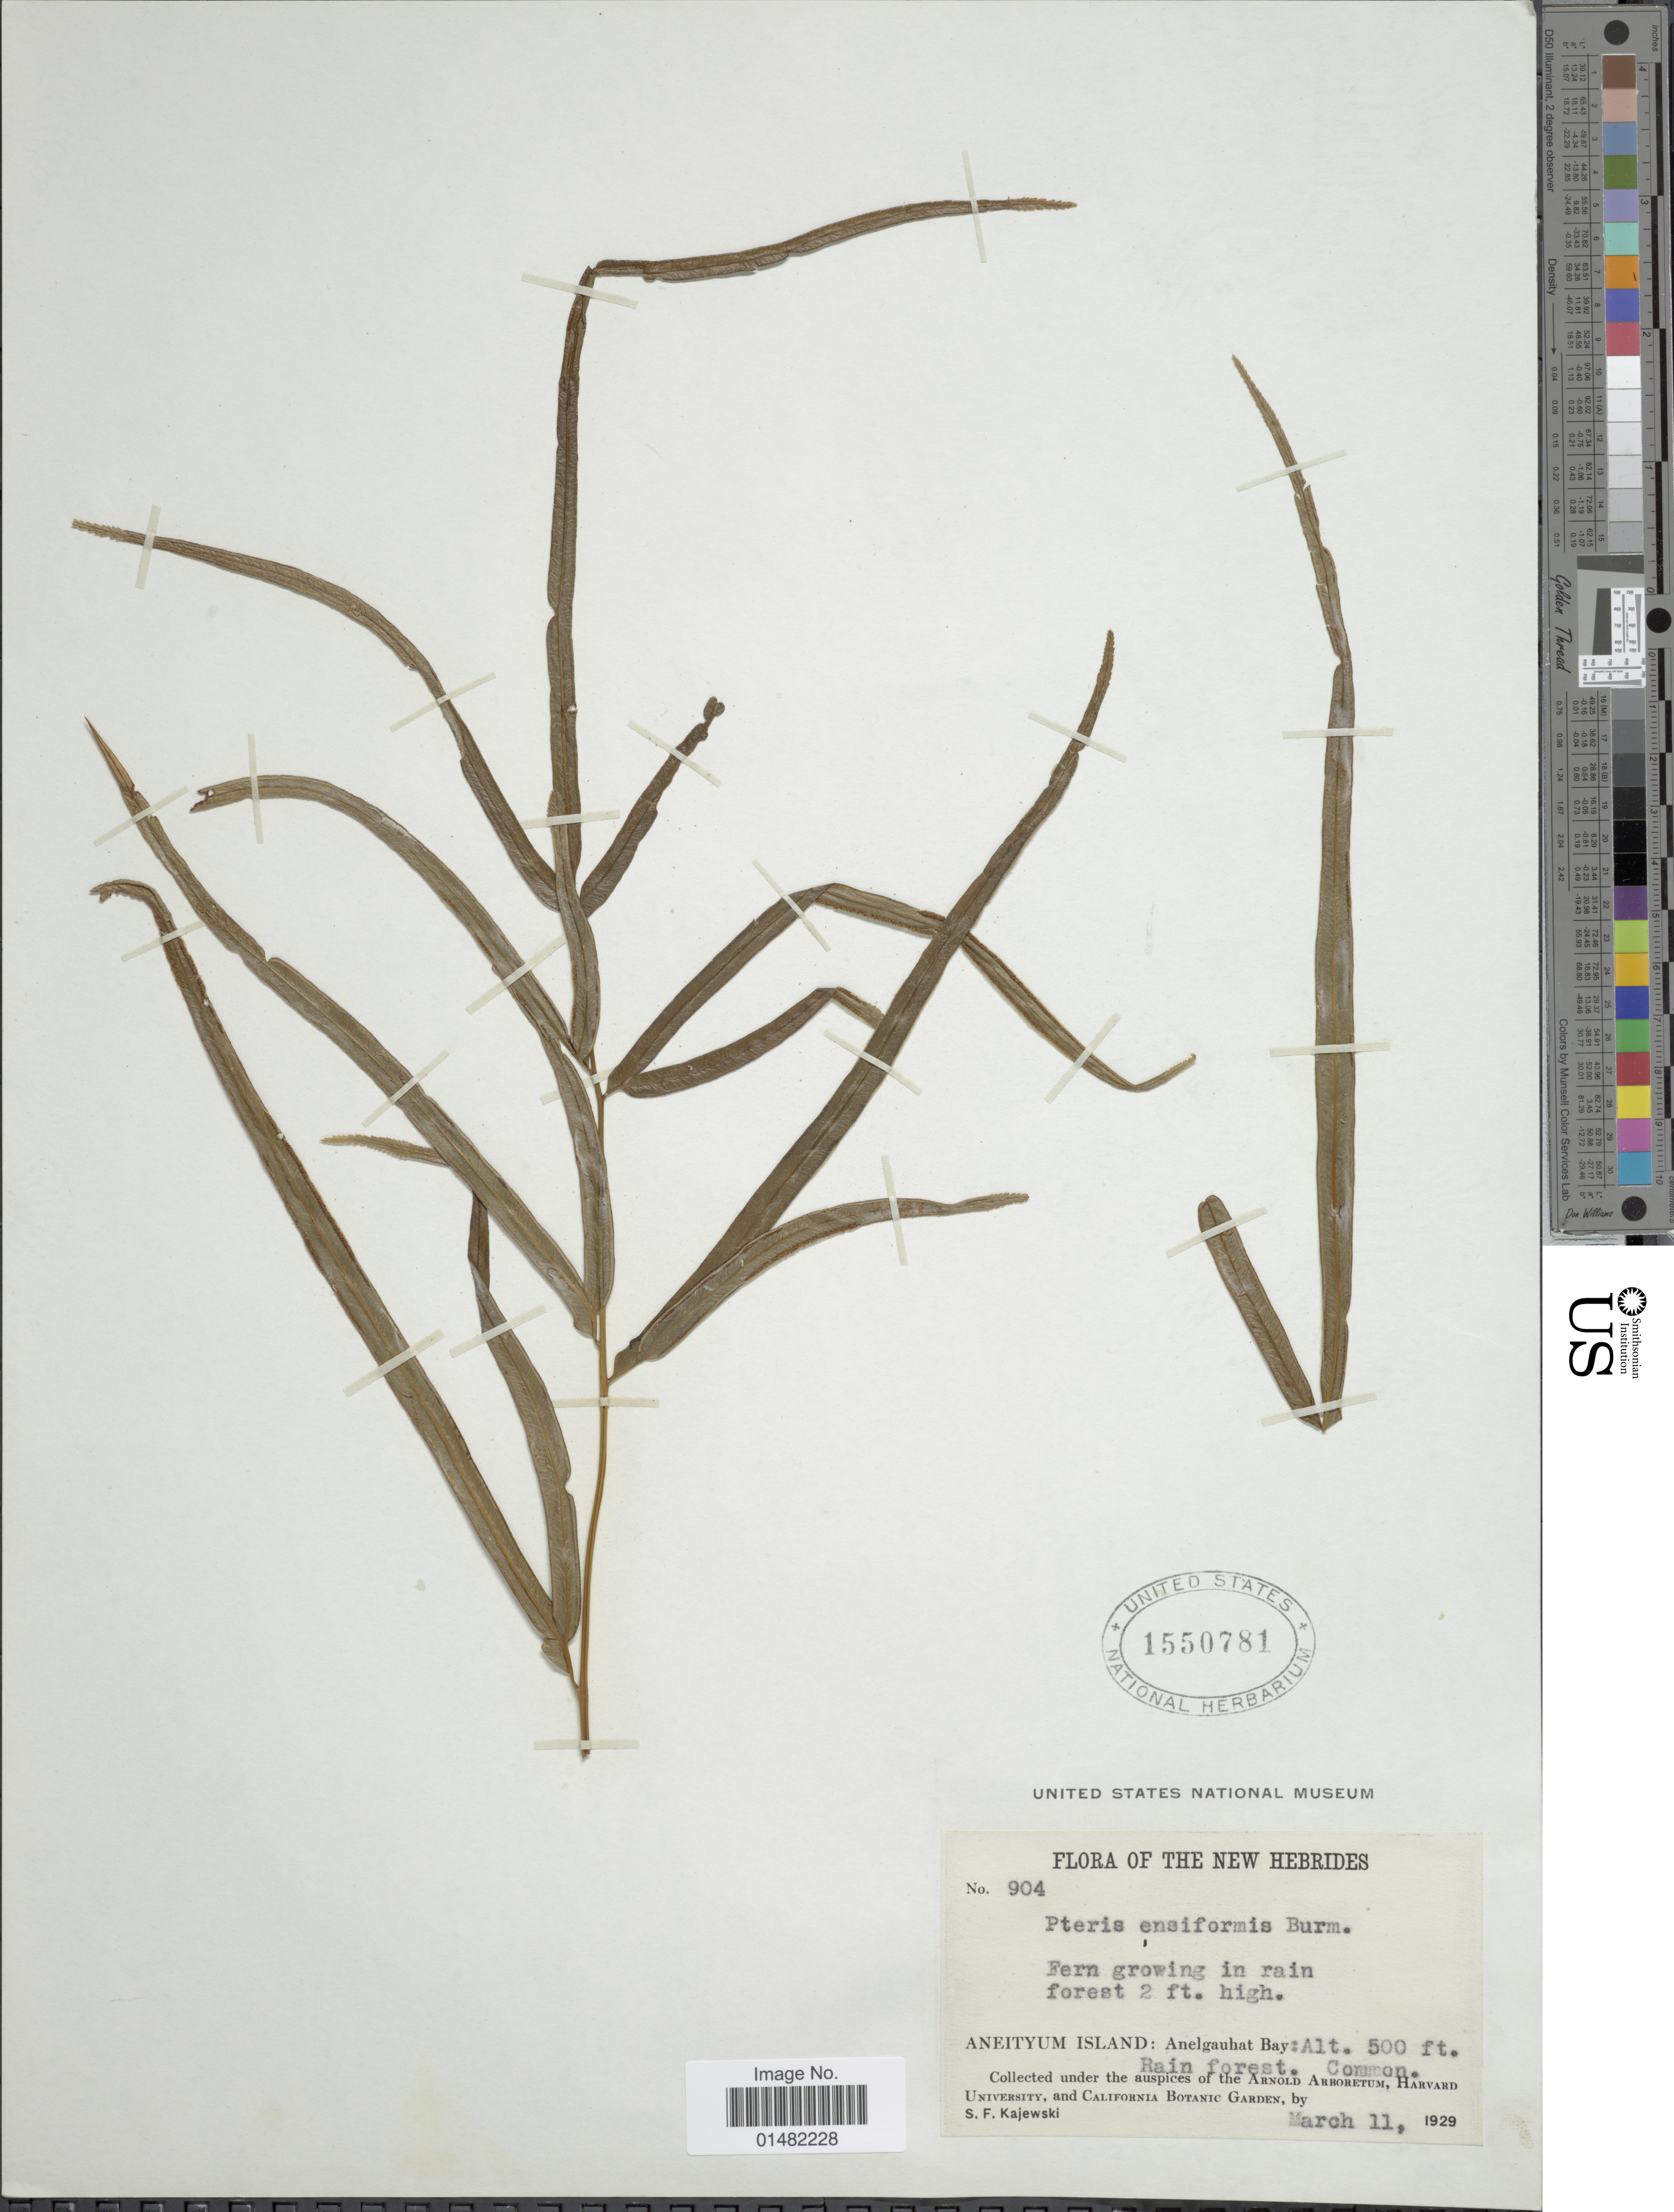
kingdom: Plantae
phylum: Tracheophyta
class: Polypodiopsida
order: Polypodiales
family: Pteridaceae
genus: Pteris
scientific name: Pteris ensiformis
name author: Burm. f.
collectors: S. Kajewski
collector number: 904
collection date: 1929-03-11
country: Vanuatu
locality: New Hebrides, Aneityum Island: Anelgauhat Bay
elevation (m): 152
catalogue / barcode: US 1550781